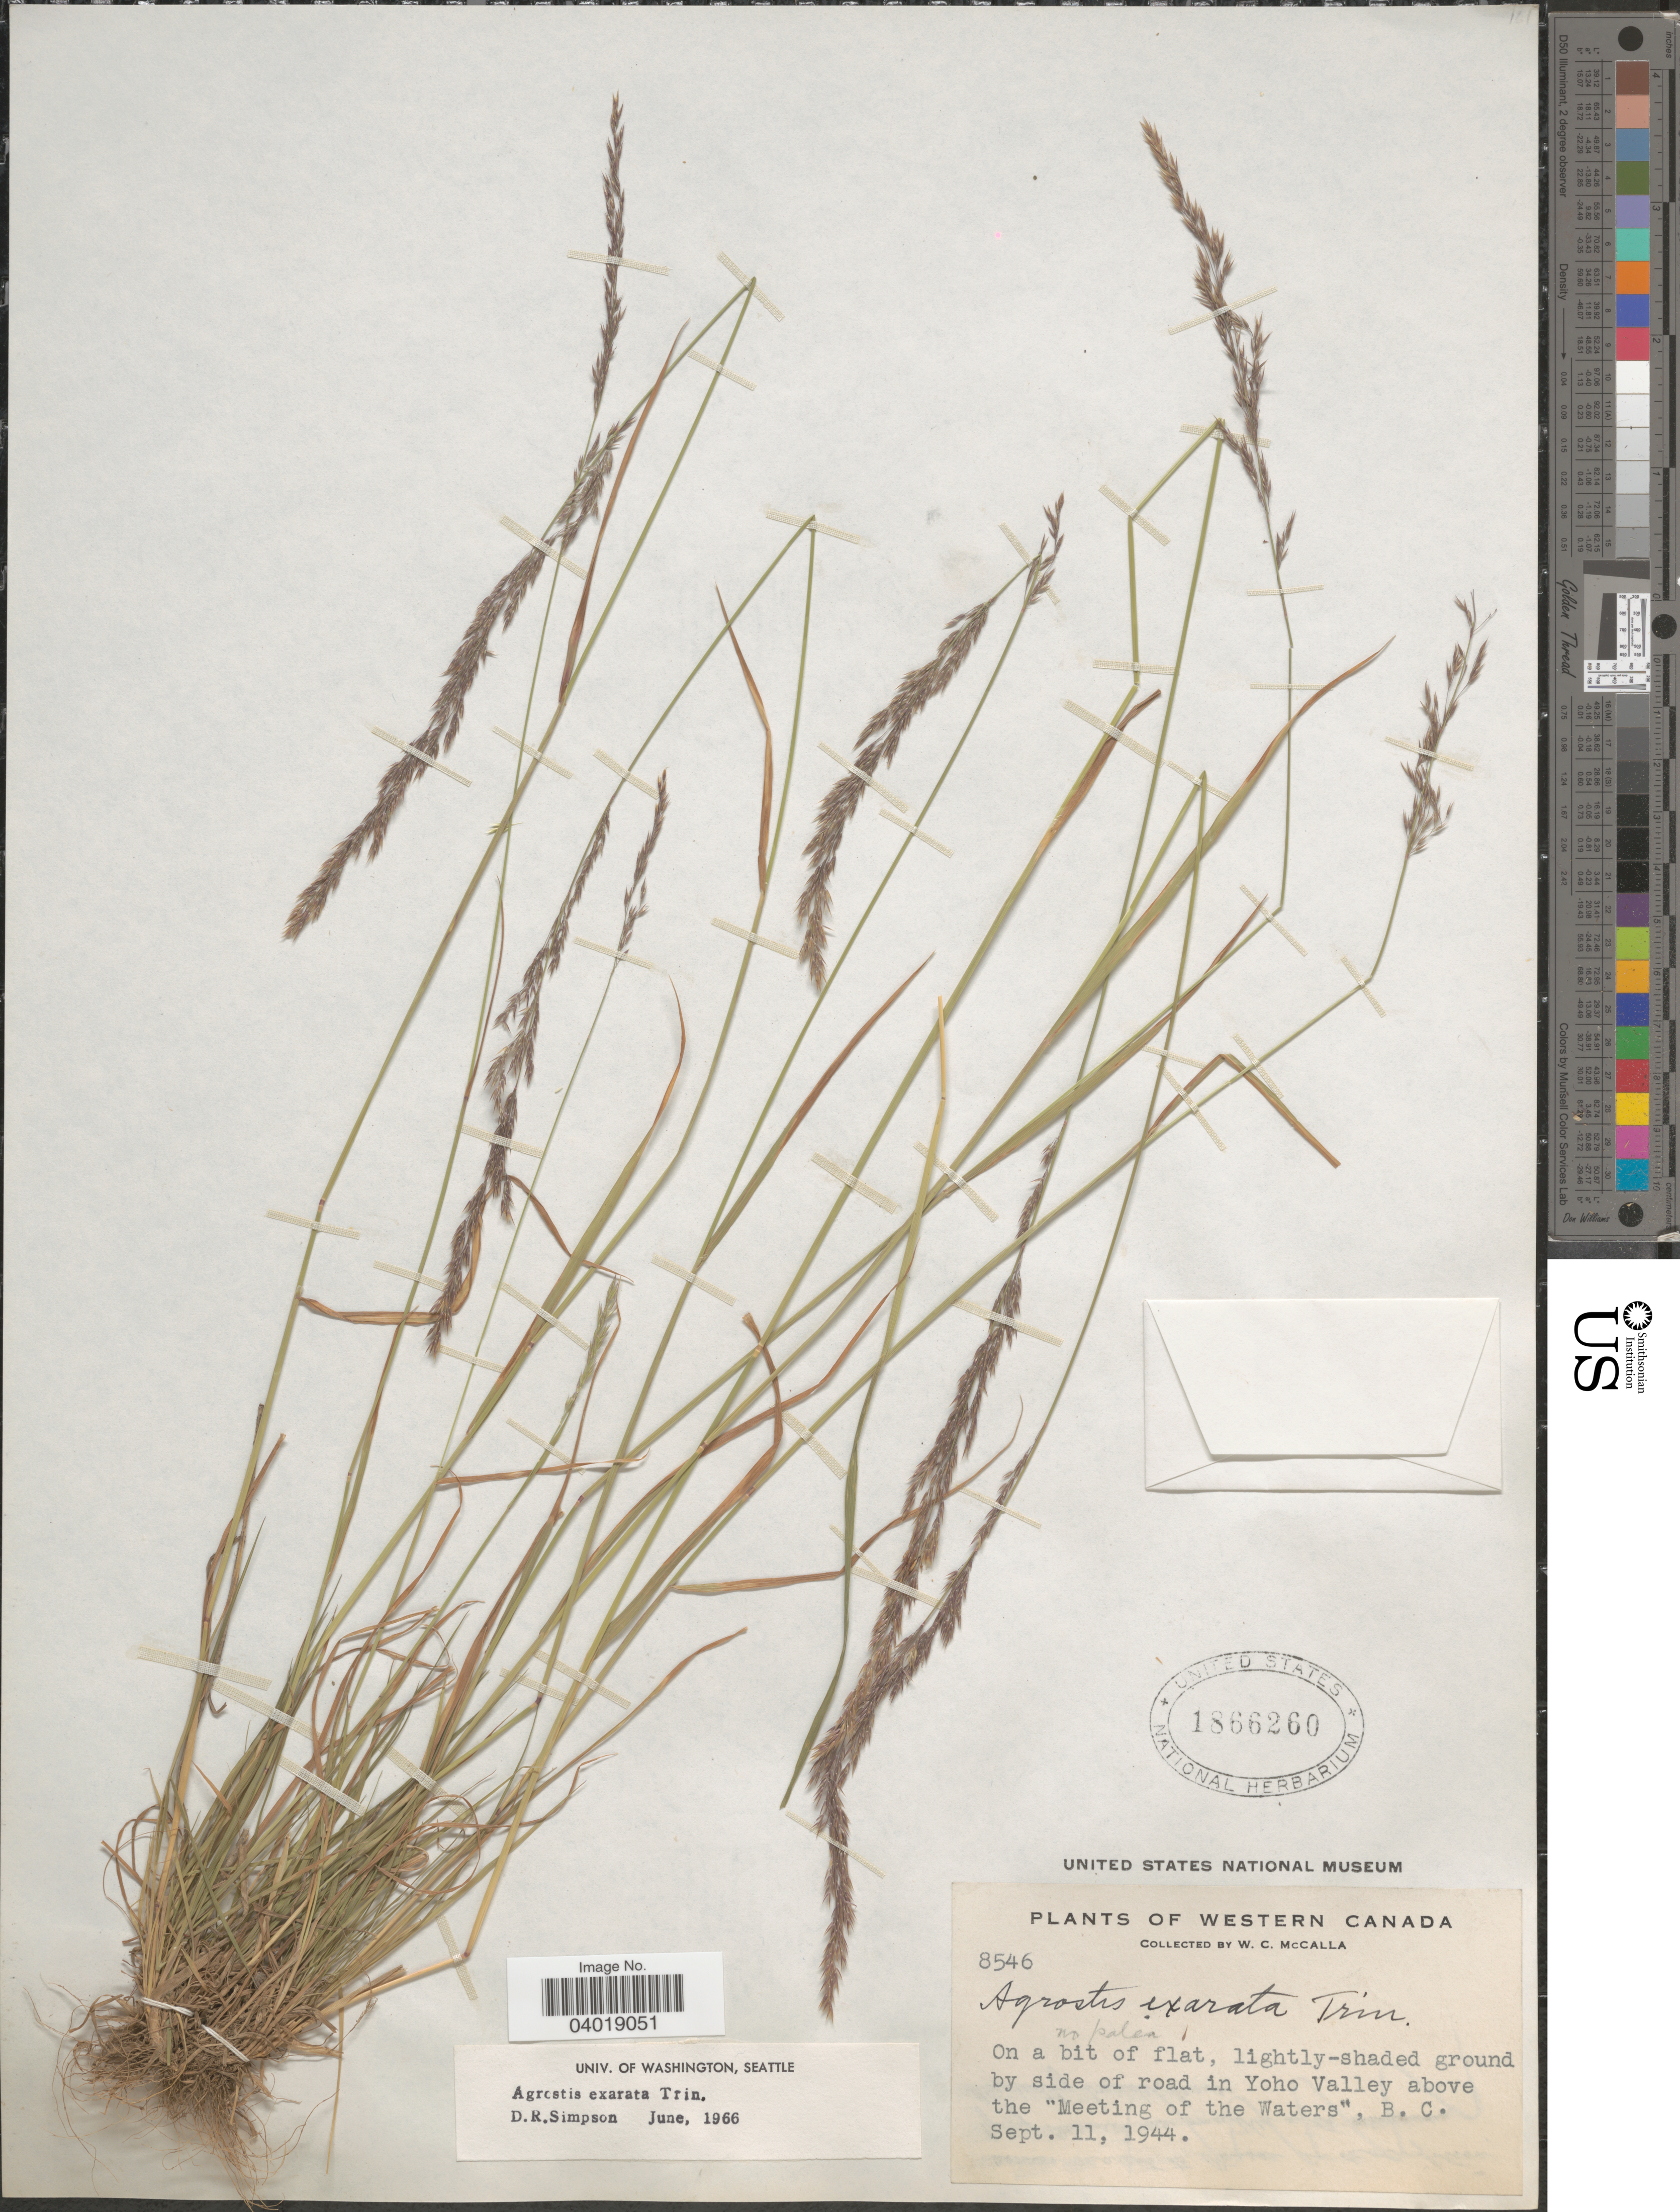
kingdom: Plantae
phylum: Tracheophyta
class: Liliopsida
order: Poales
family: Poaceae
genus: Agrostis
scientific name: Agrostis exarata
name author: Trin.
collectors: W. McCalla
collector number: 8546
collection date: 1944-09-11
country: Canada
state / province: British Columbia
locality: Western Canada. By side of road in Yoho Valley above the "Meeting of the Waters".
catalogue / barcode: US 1866260